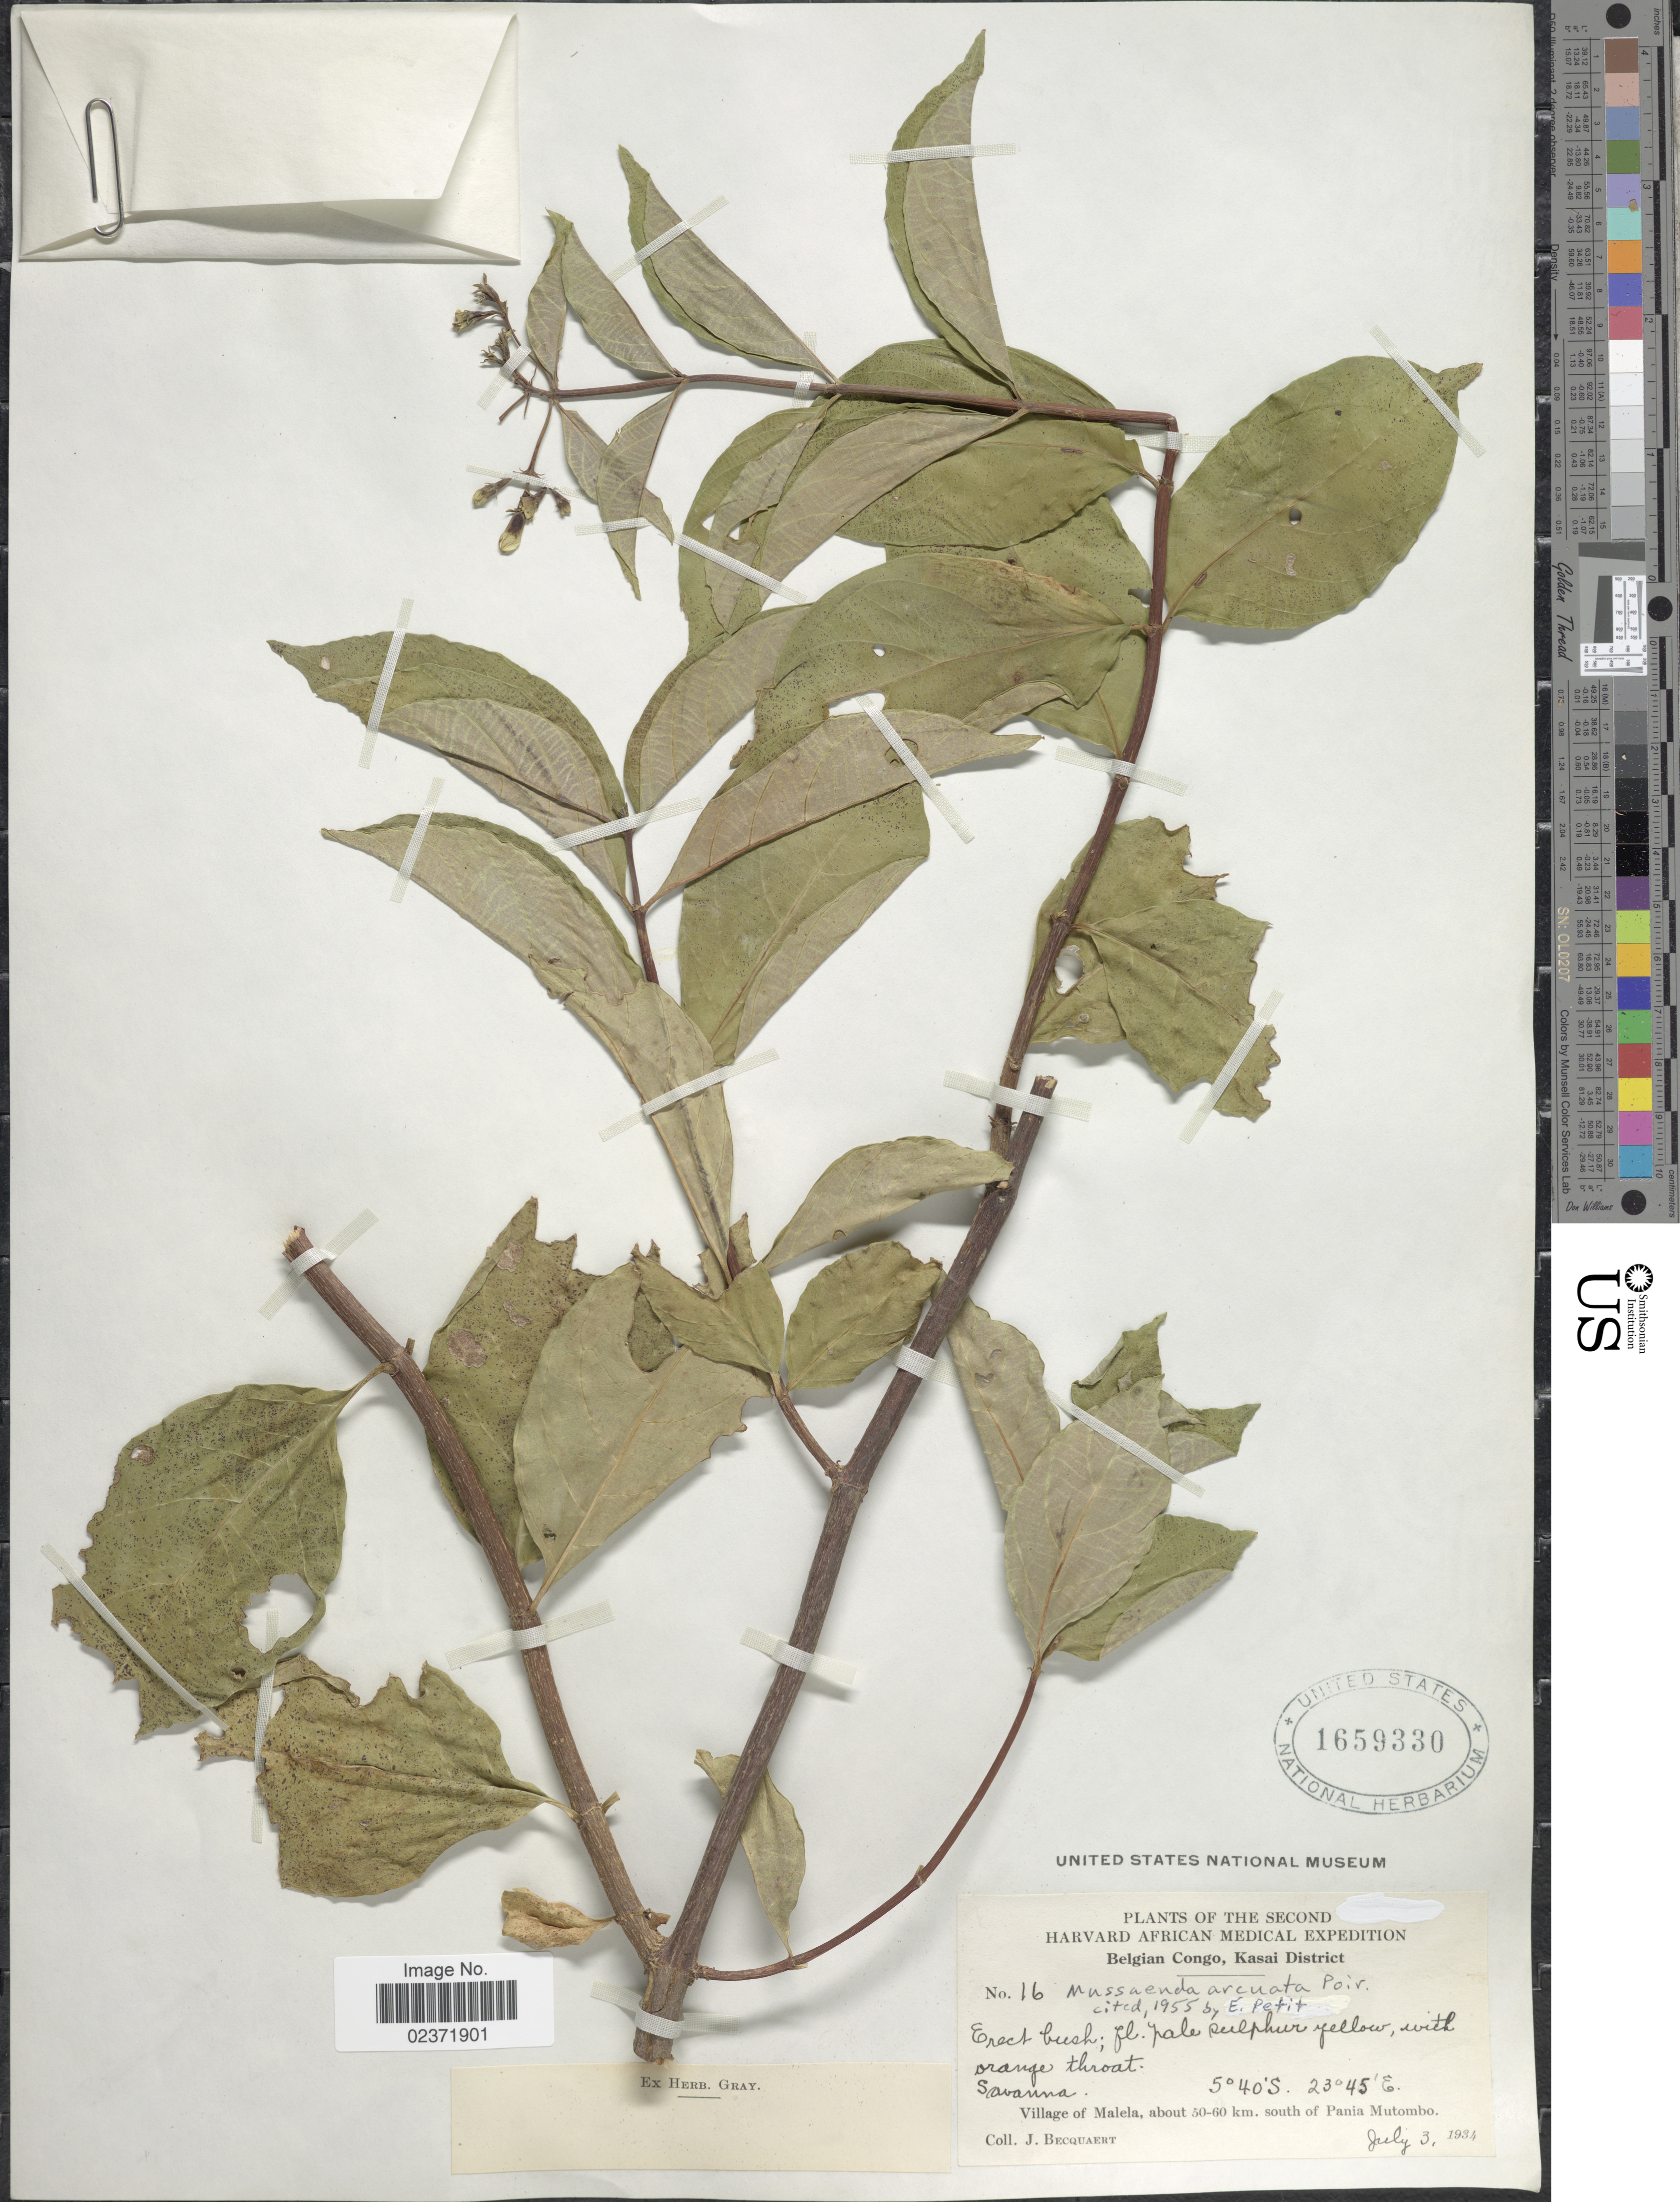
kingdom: Plantae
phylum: Tracheophyta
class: Magnoliopsida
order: Gentianales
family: Rubiaceae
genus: Mussaenda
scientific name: Mussaenda arcuata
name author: Poir.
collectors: J. Becquaert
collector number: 16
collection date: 1934-07-03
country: Congo, Democratic Republic of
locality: Kasai District, Village of Malela, about 50-60 km. south of Pania Mutombo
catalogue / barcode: US 1659330